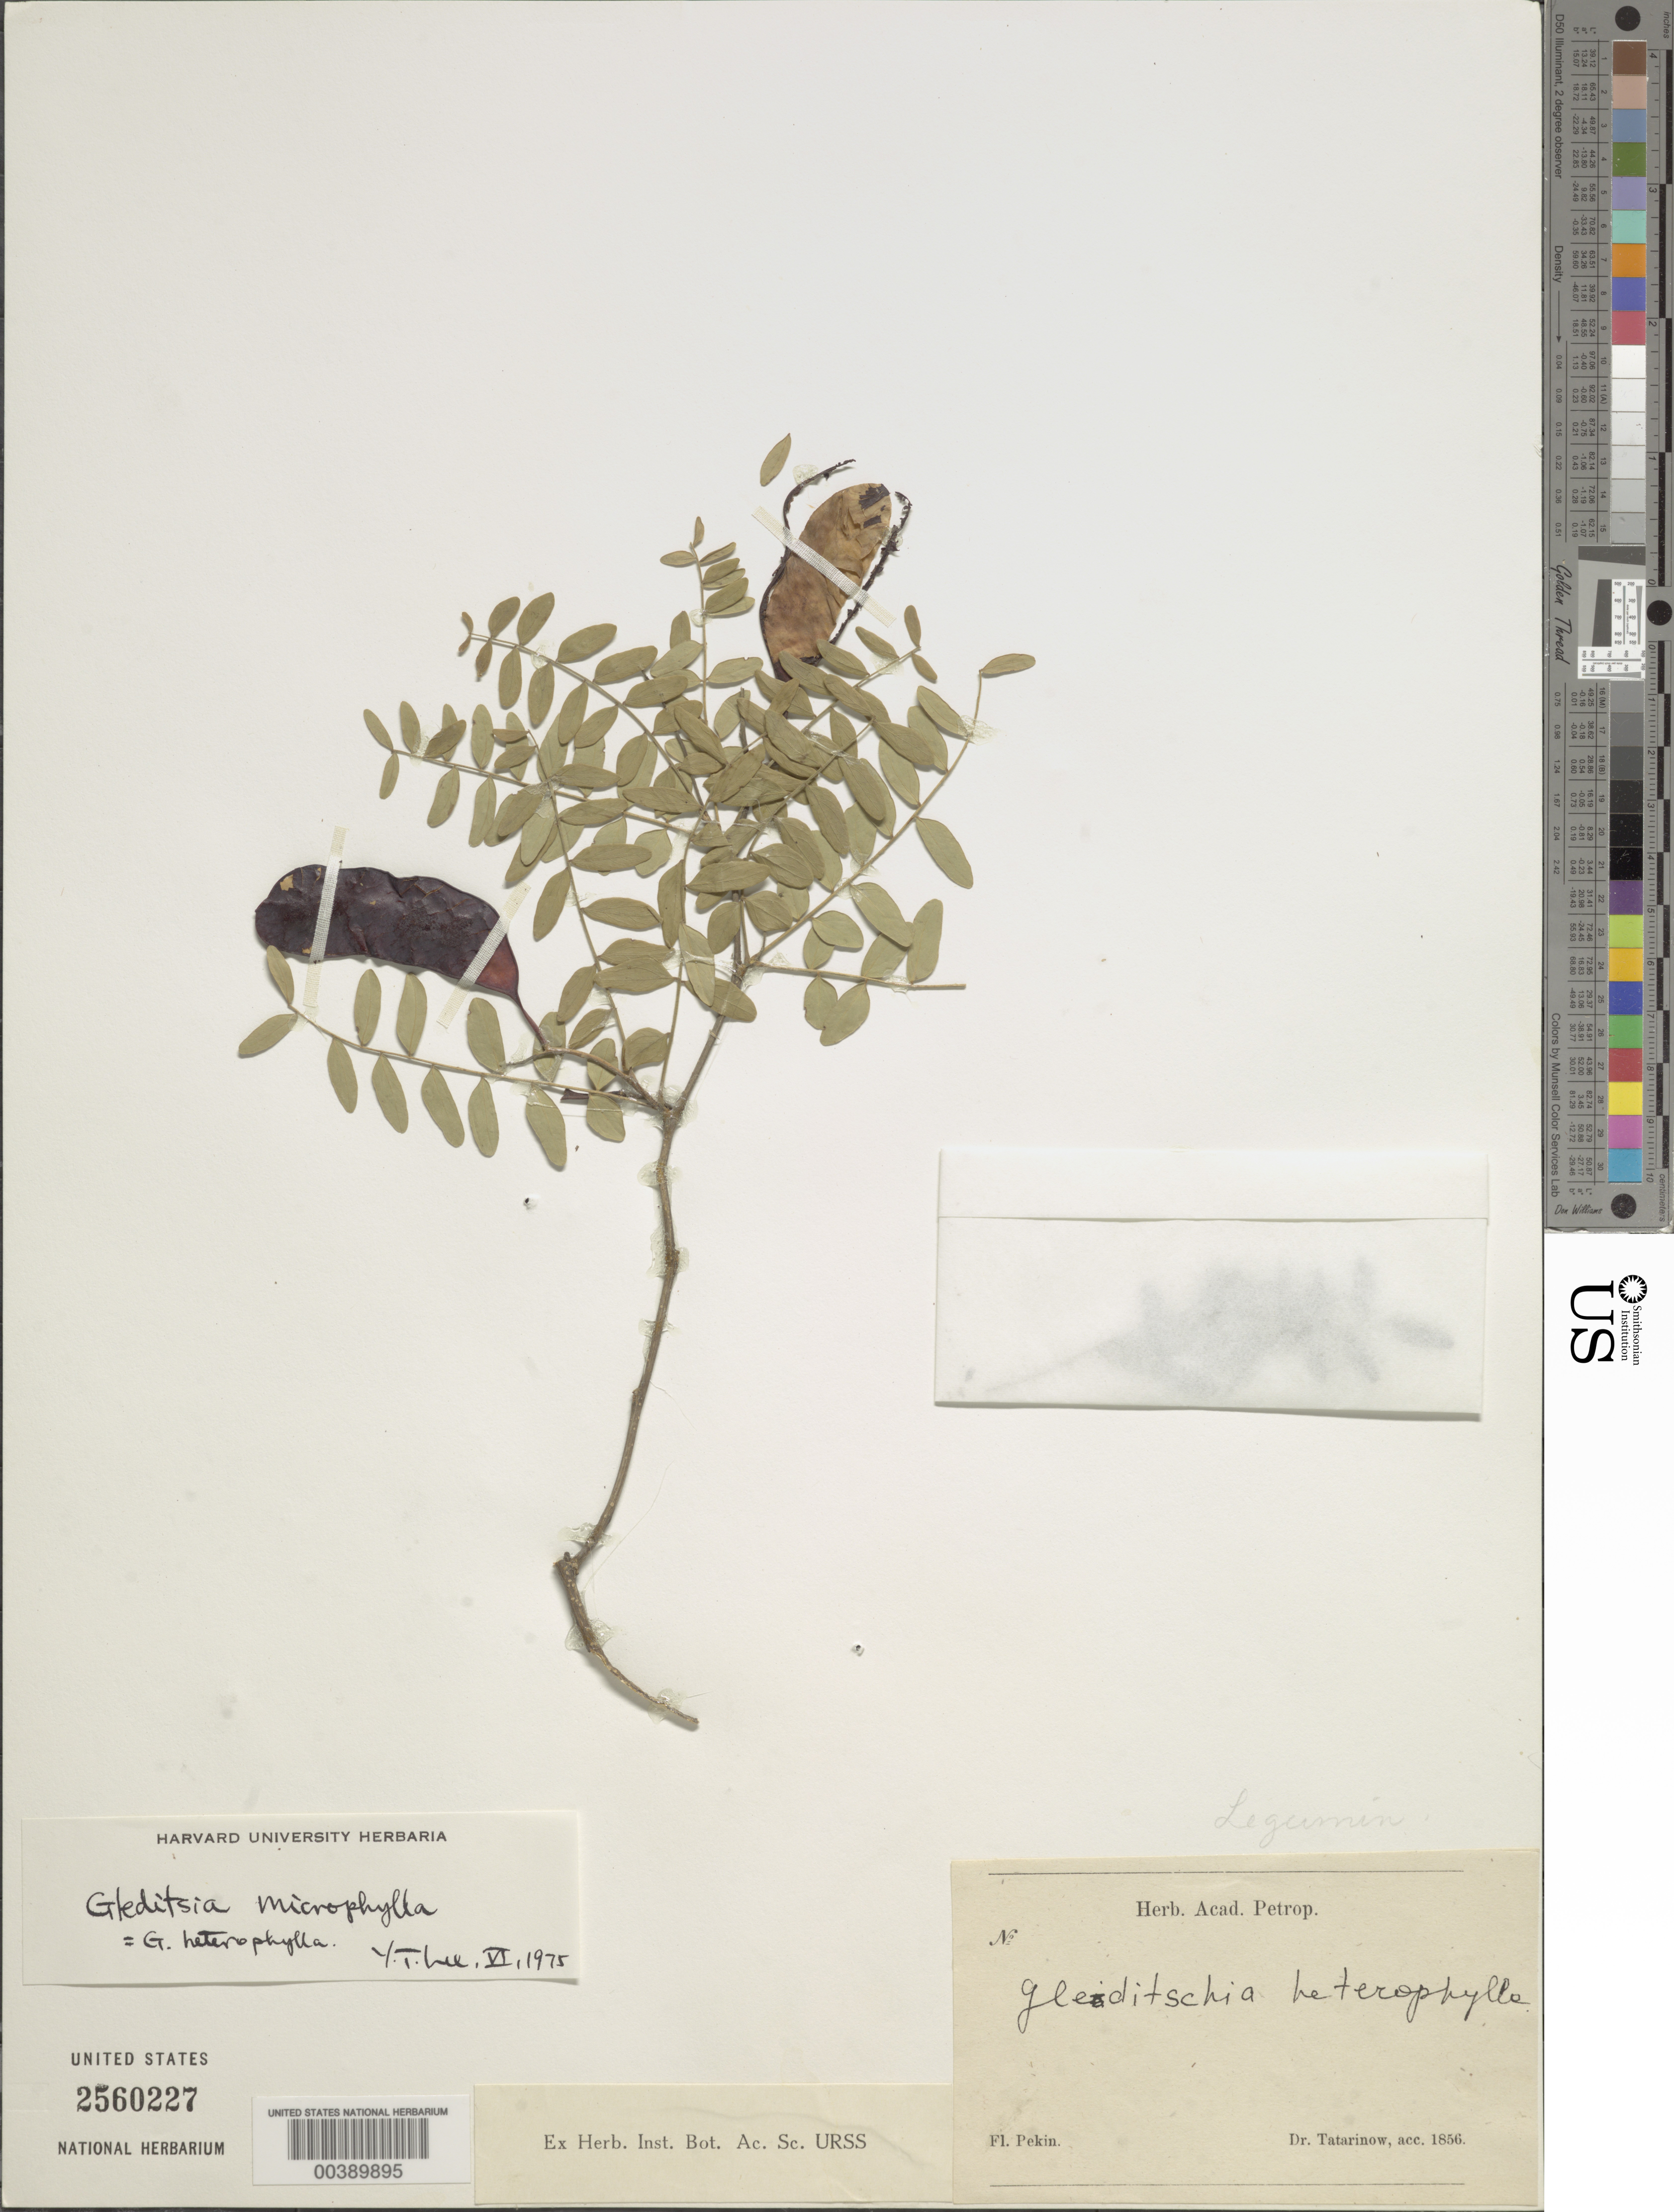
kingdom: Plantae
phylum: Tracheophyta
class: Magnoliopsida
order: Fabales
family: Fabaceae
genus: Gleditsia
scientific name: Gleditsia microphylla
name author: D.A. Gordon ex Y.T. Lee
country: China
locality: Peking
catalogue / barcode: US 2560227